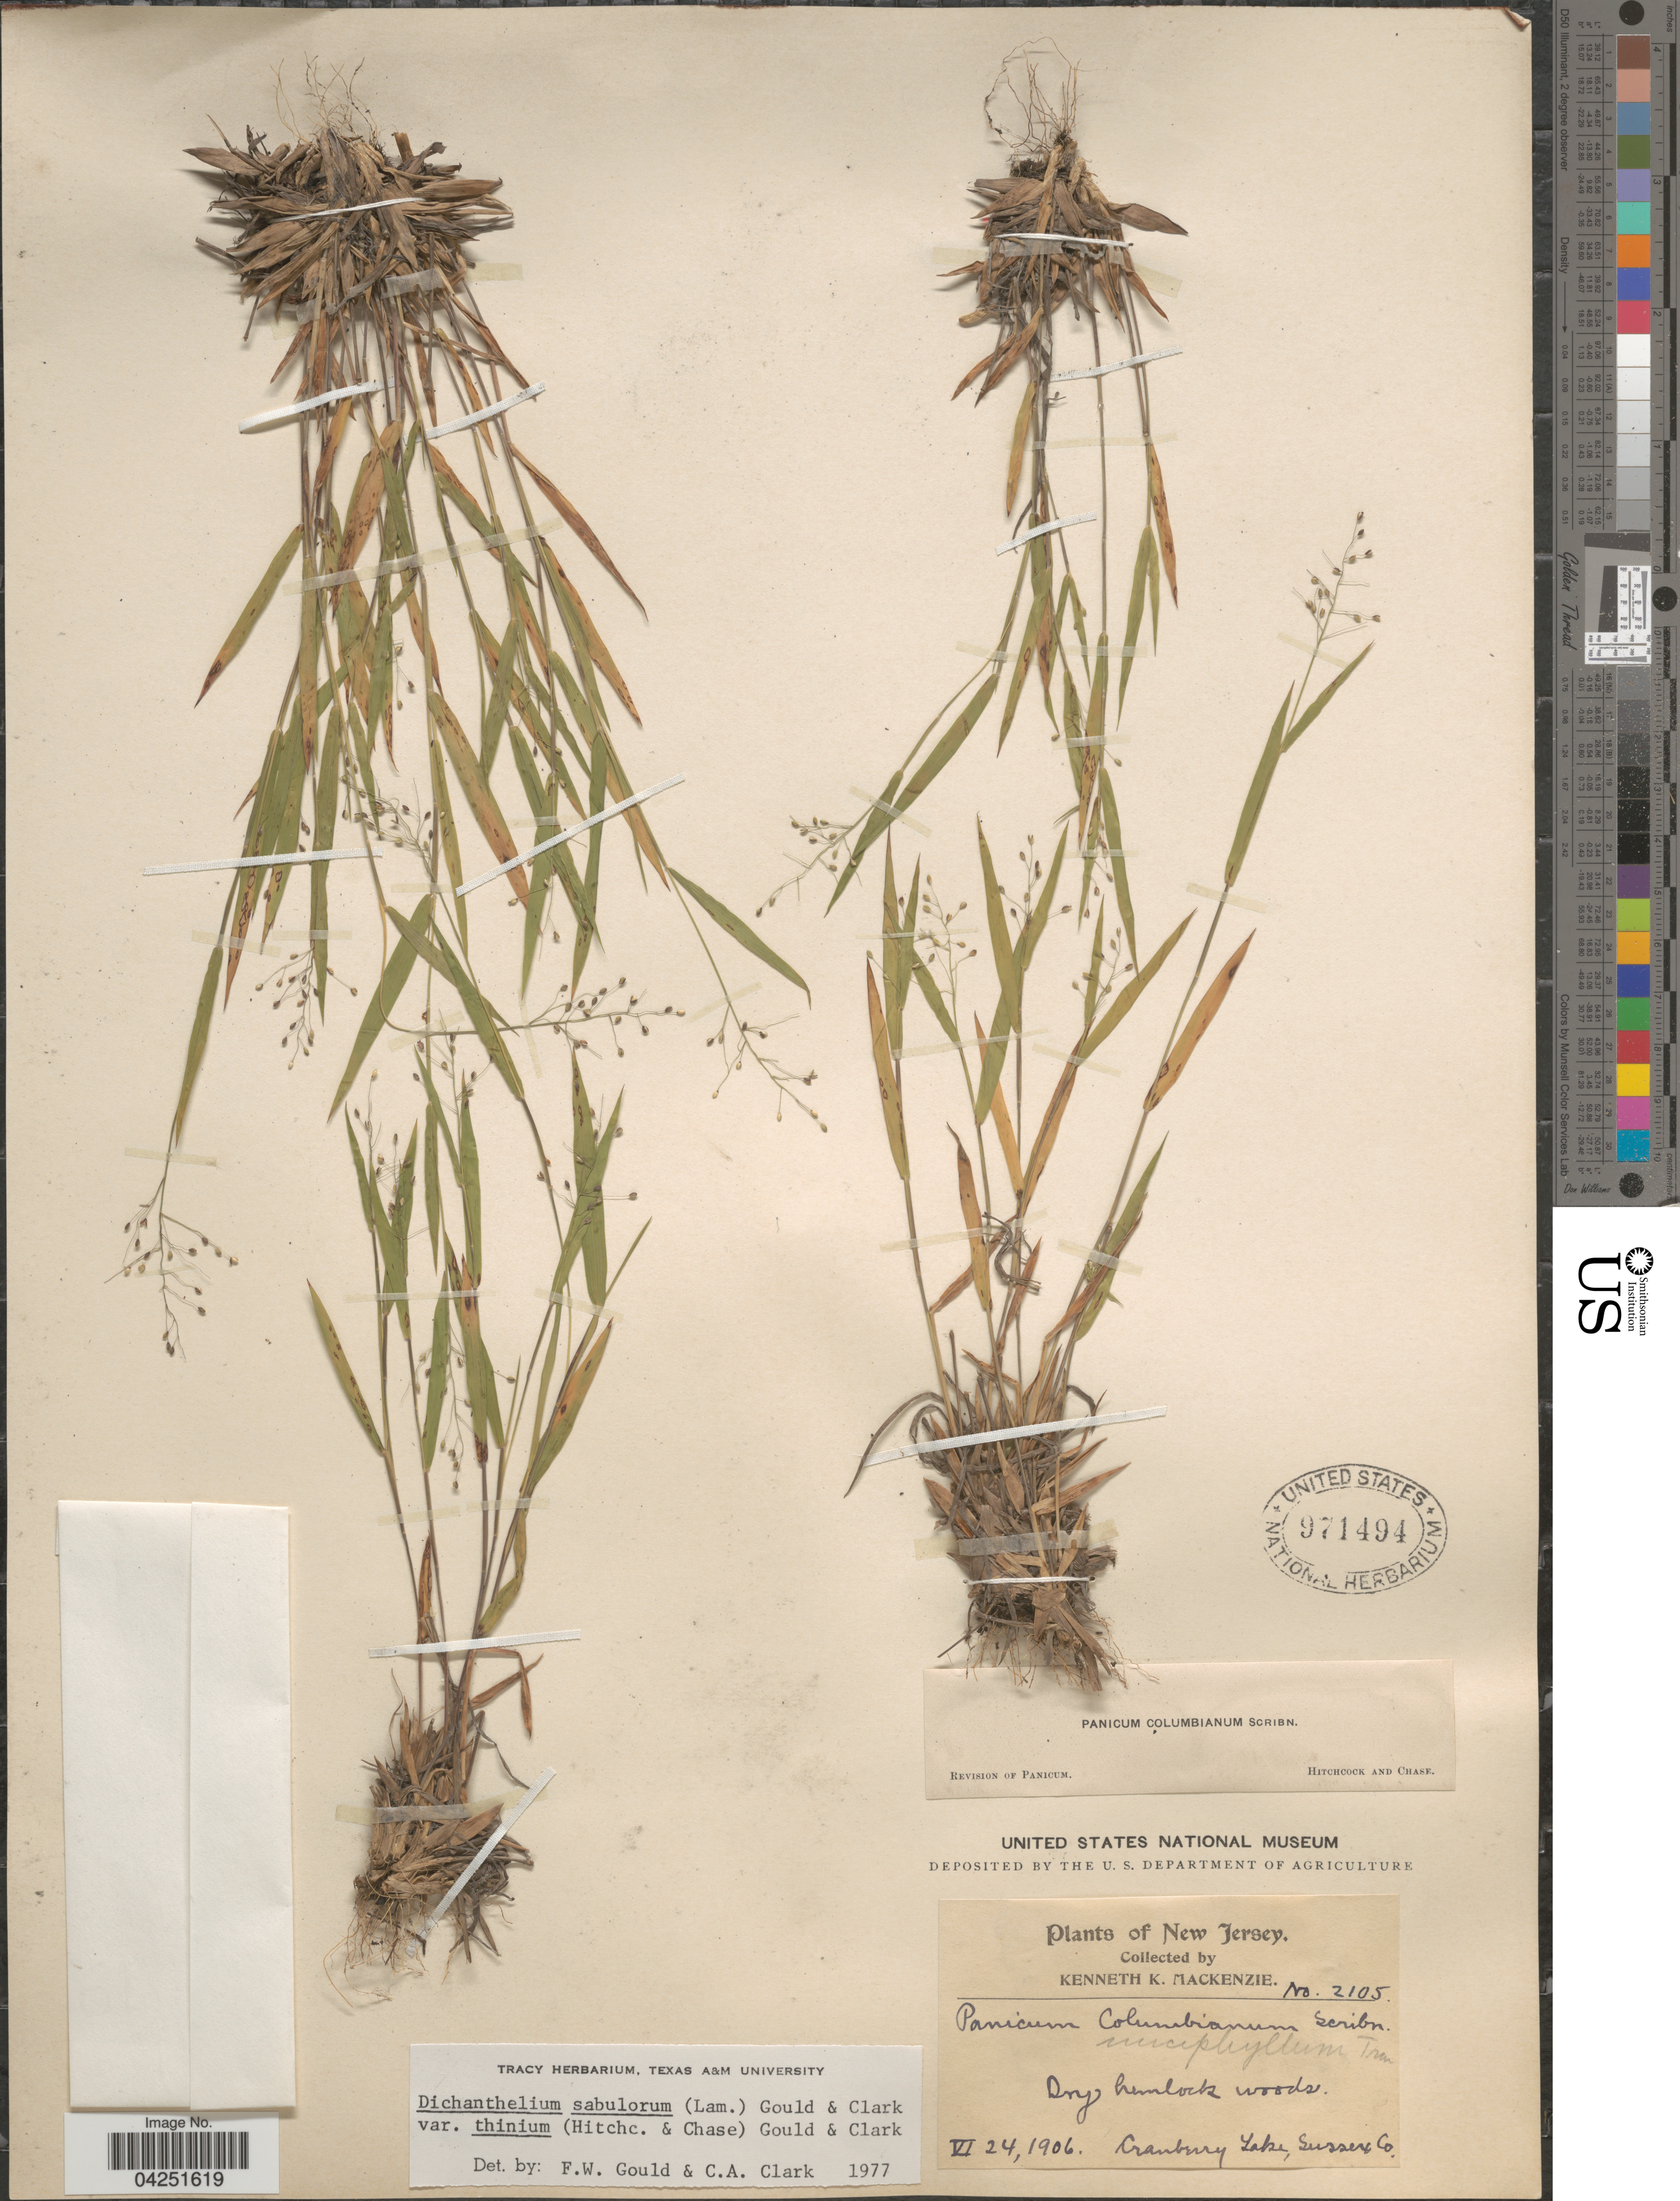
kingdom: Plantae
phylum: Tracheophyta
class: Liliopsida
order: Poales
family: Poaceae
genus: Dichanthelium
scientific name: Dichanthelium acuminatum var. acuminatum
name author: (Sw.) Gould & C.A. Clark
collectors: K. K. Mackenzie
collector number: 2105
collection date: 1906-06-24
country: United States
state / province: New Jersey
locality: Cranberry Lake, Sussex Co.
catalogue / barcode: US 971494